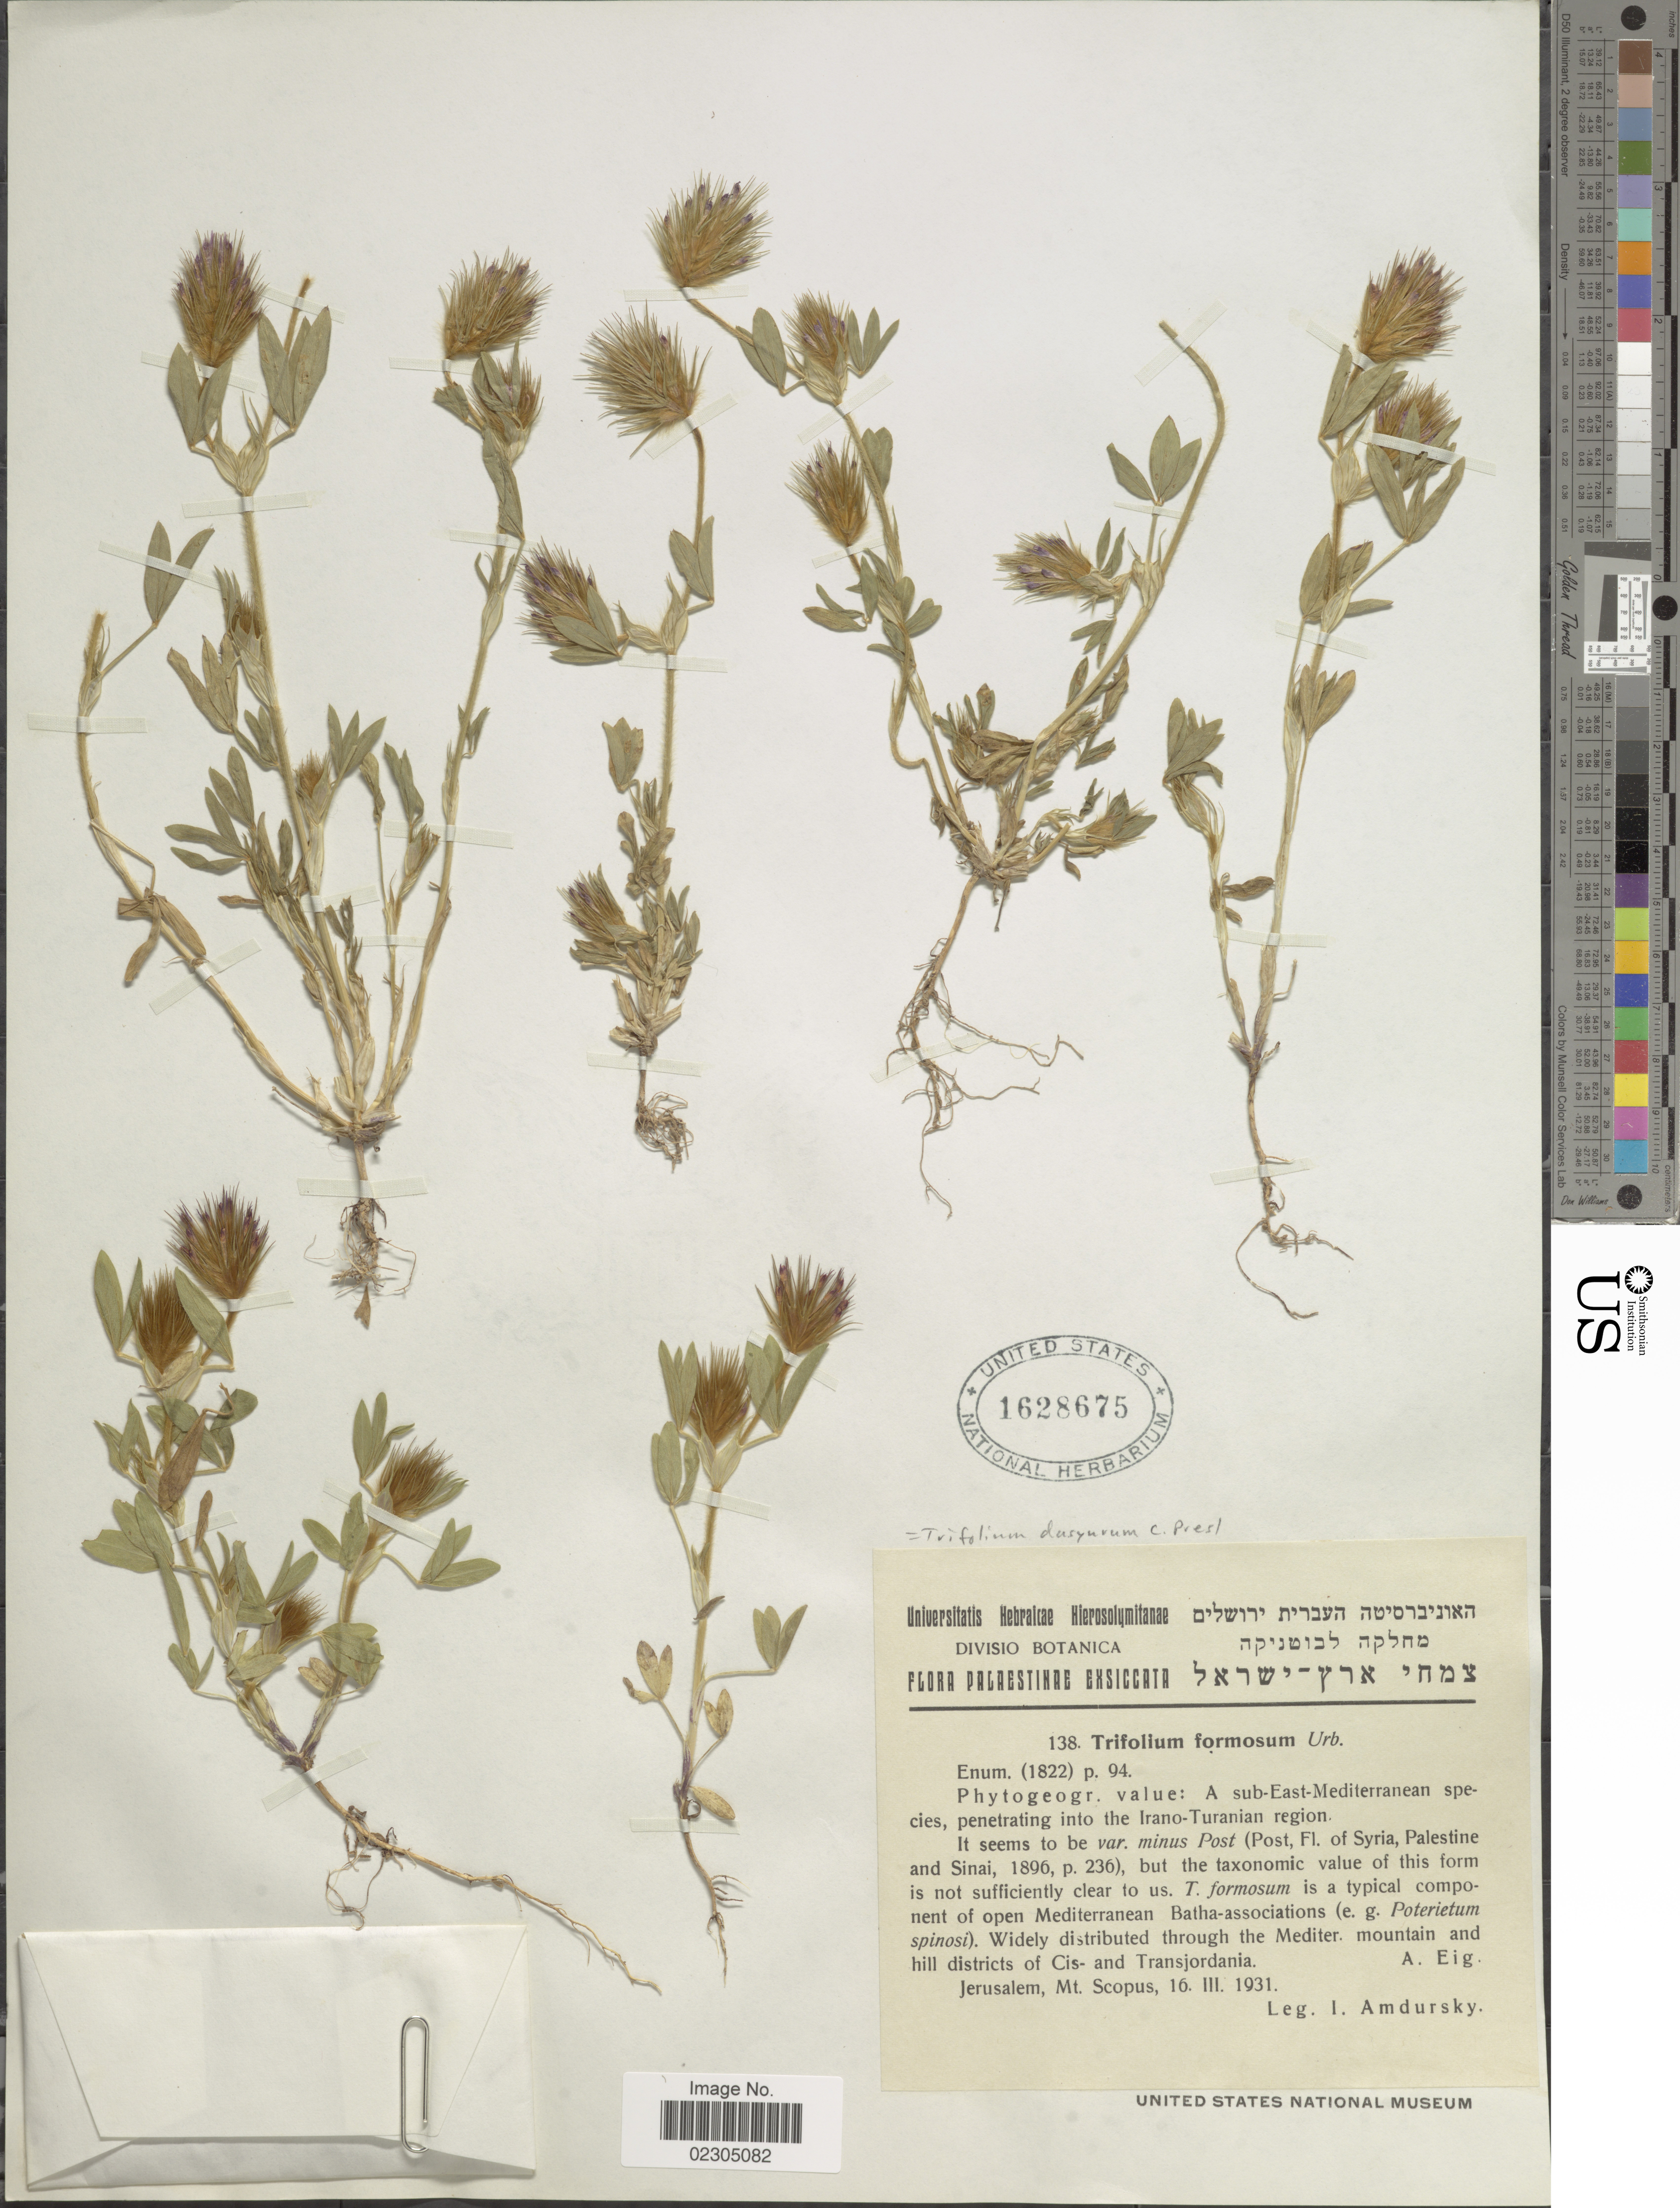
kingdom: Plantae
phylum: Tracheophyta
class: Magnoliopsida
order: Fabales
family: Fabaceae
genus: Trifolium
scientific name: Trifolium dasyurum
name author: C. Presl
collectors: I. Amdursky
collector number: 138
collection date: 1931-03-16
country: Israel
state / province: Jerusalem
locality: Palaestinae. widely disturbed through the Mediter, mountain and hill districts of Cis- and Transjordania. Jerusalem, Mt. Scopus.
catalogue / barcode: US 1628675